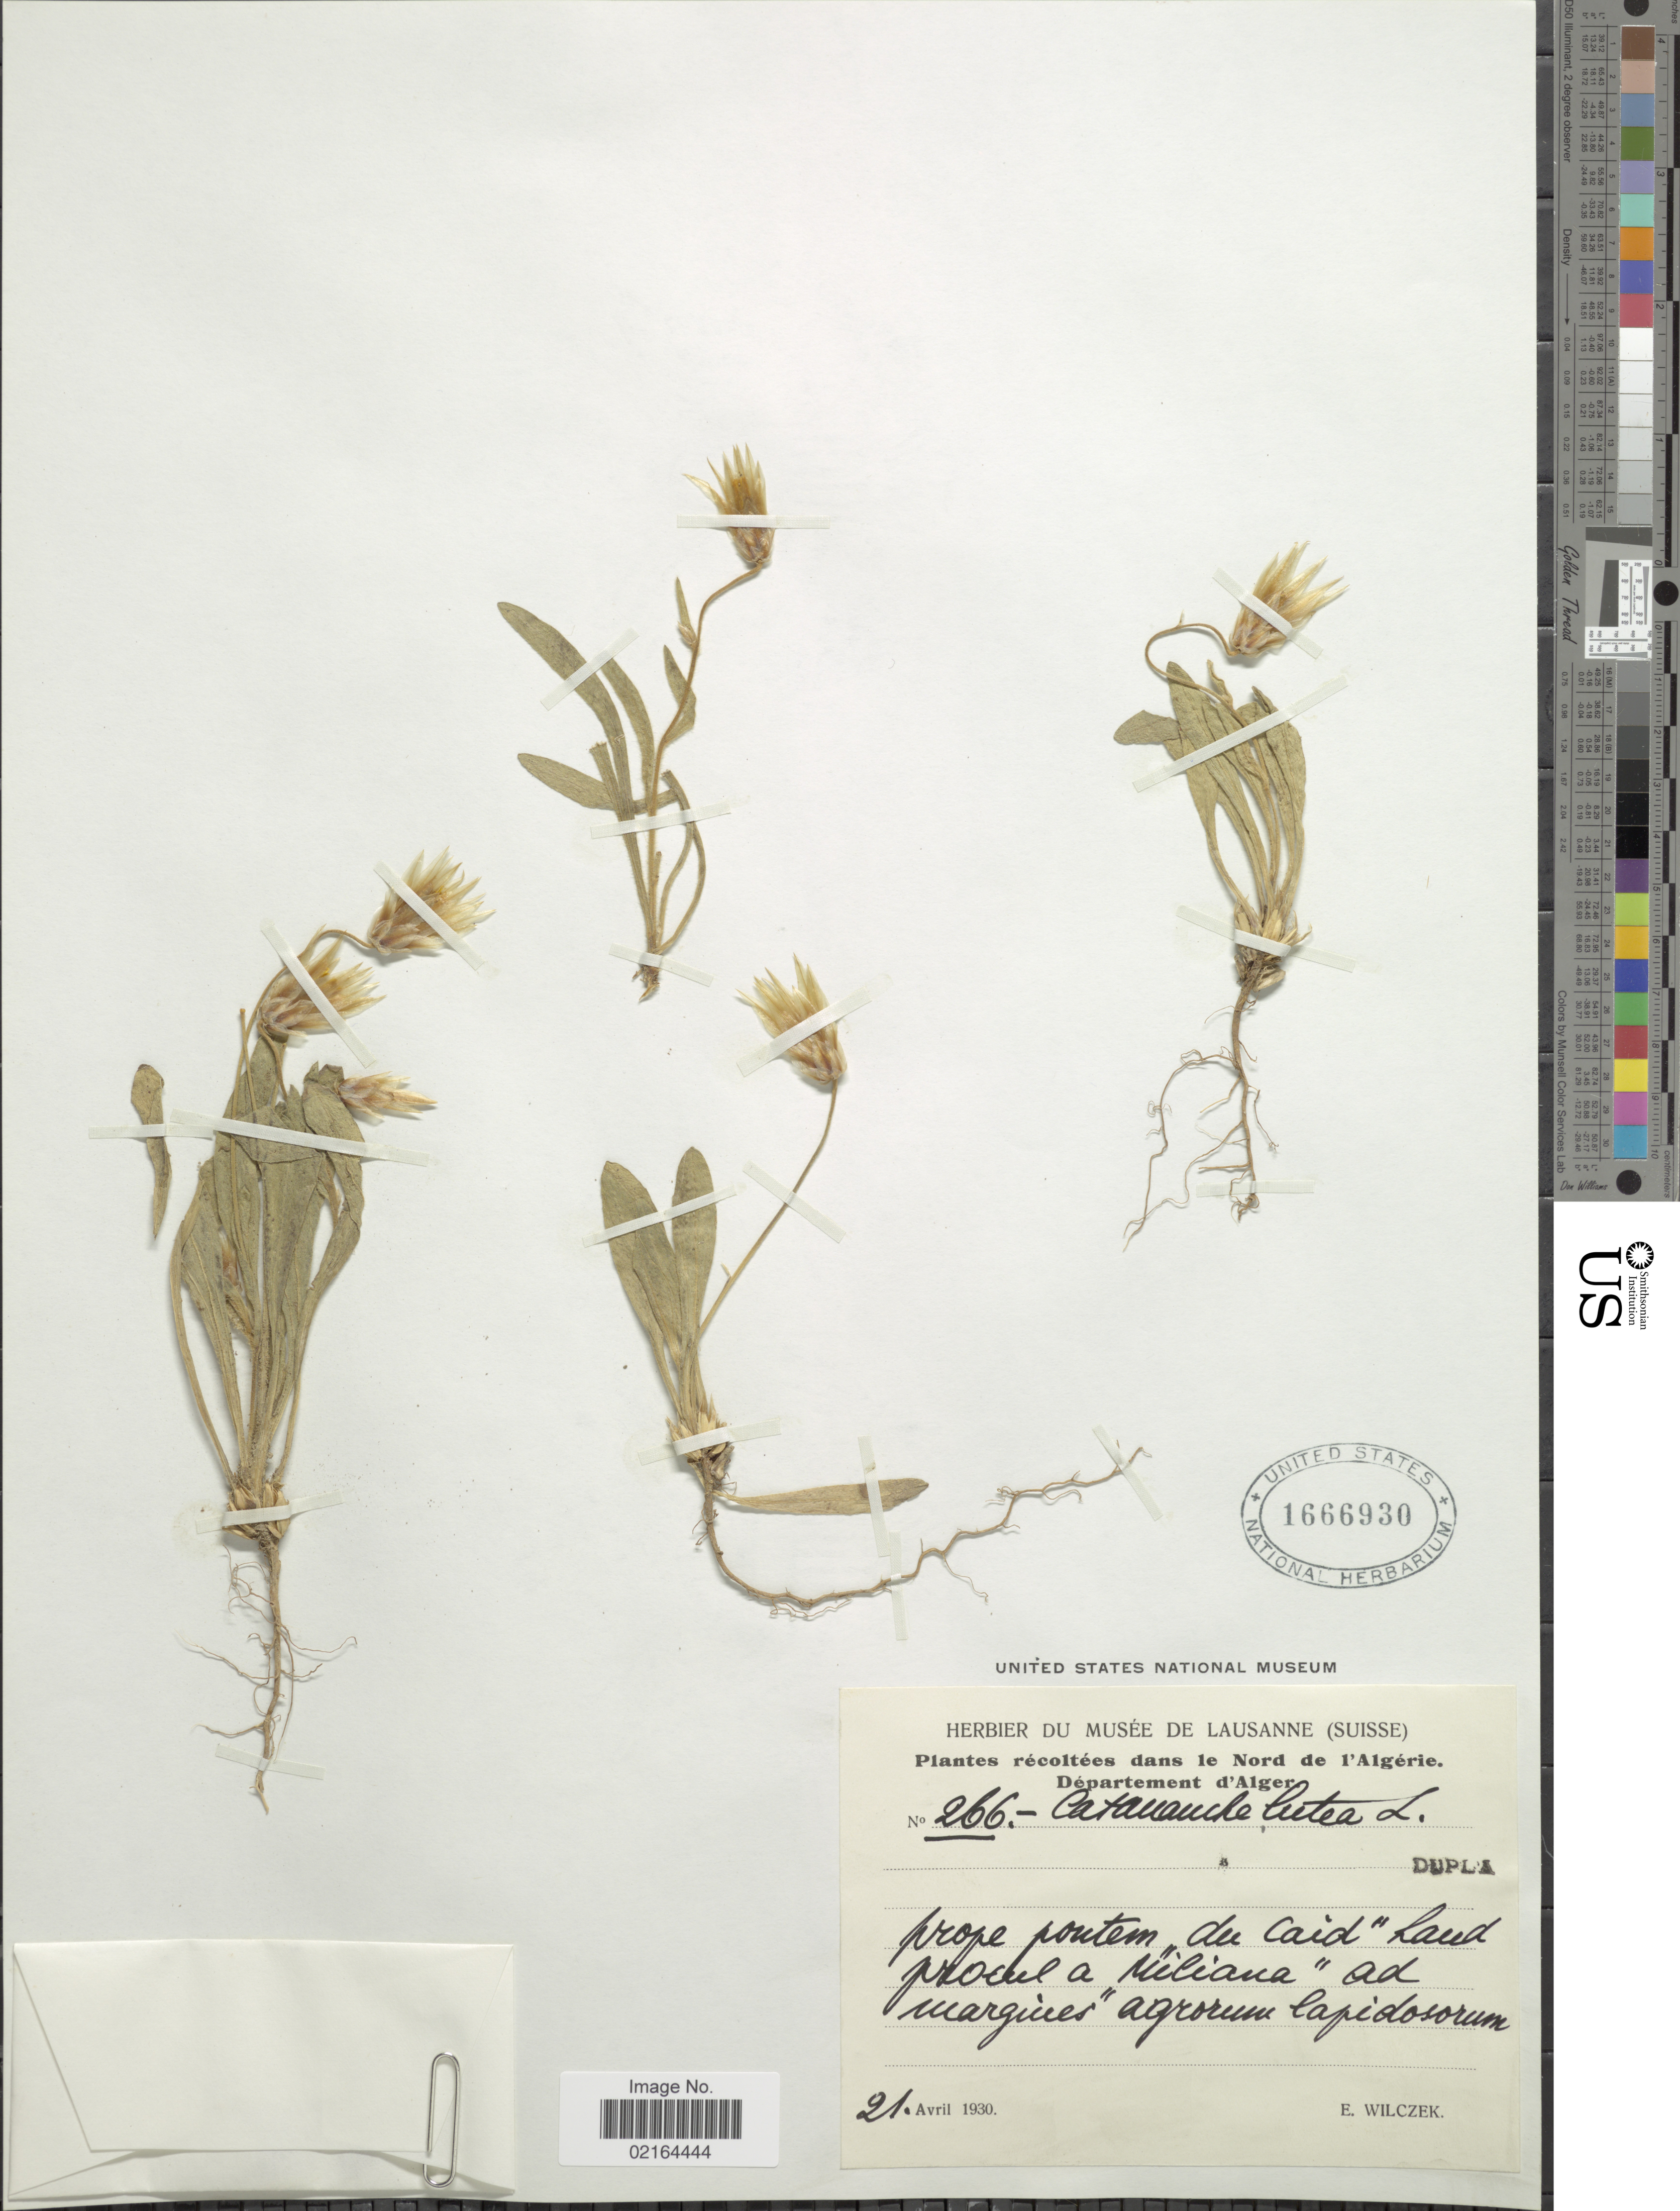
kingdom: Plantae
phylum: Tracheophyta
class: Magnoliopsida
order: Asterales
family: Asteraceae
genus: Catananche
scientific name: Catananche lutea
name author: L.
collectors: E. Wilczek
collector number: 266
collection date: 1930-04-21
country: Algeria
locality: Recoltees dans le Nord de l'Algerie, Department d'Alger, prope pontem "du caid" haud procul a "Miliana", ad margins agrorum lapidosorum.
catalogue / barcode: US 1666930